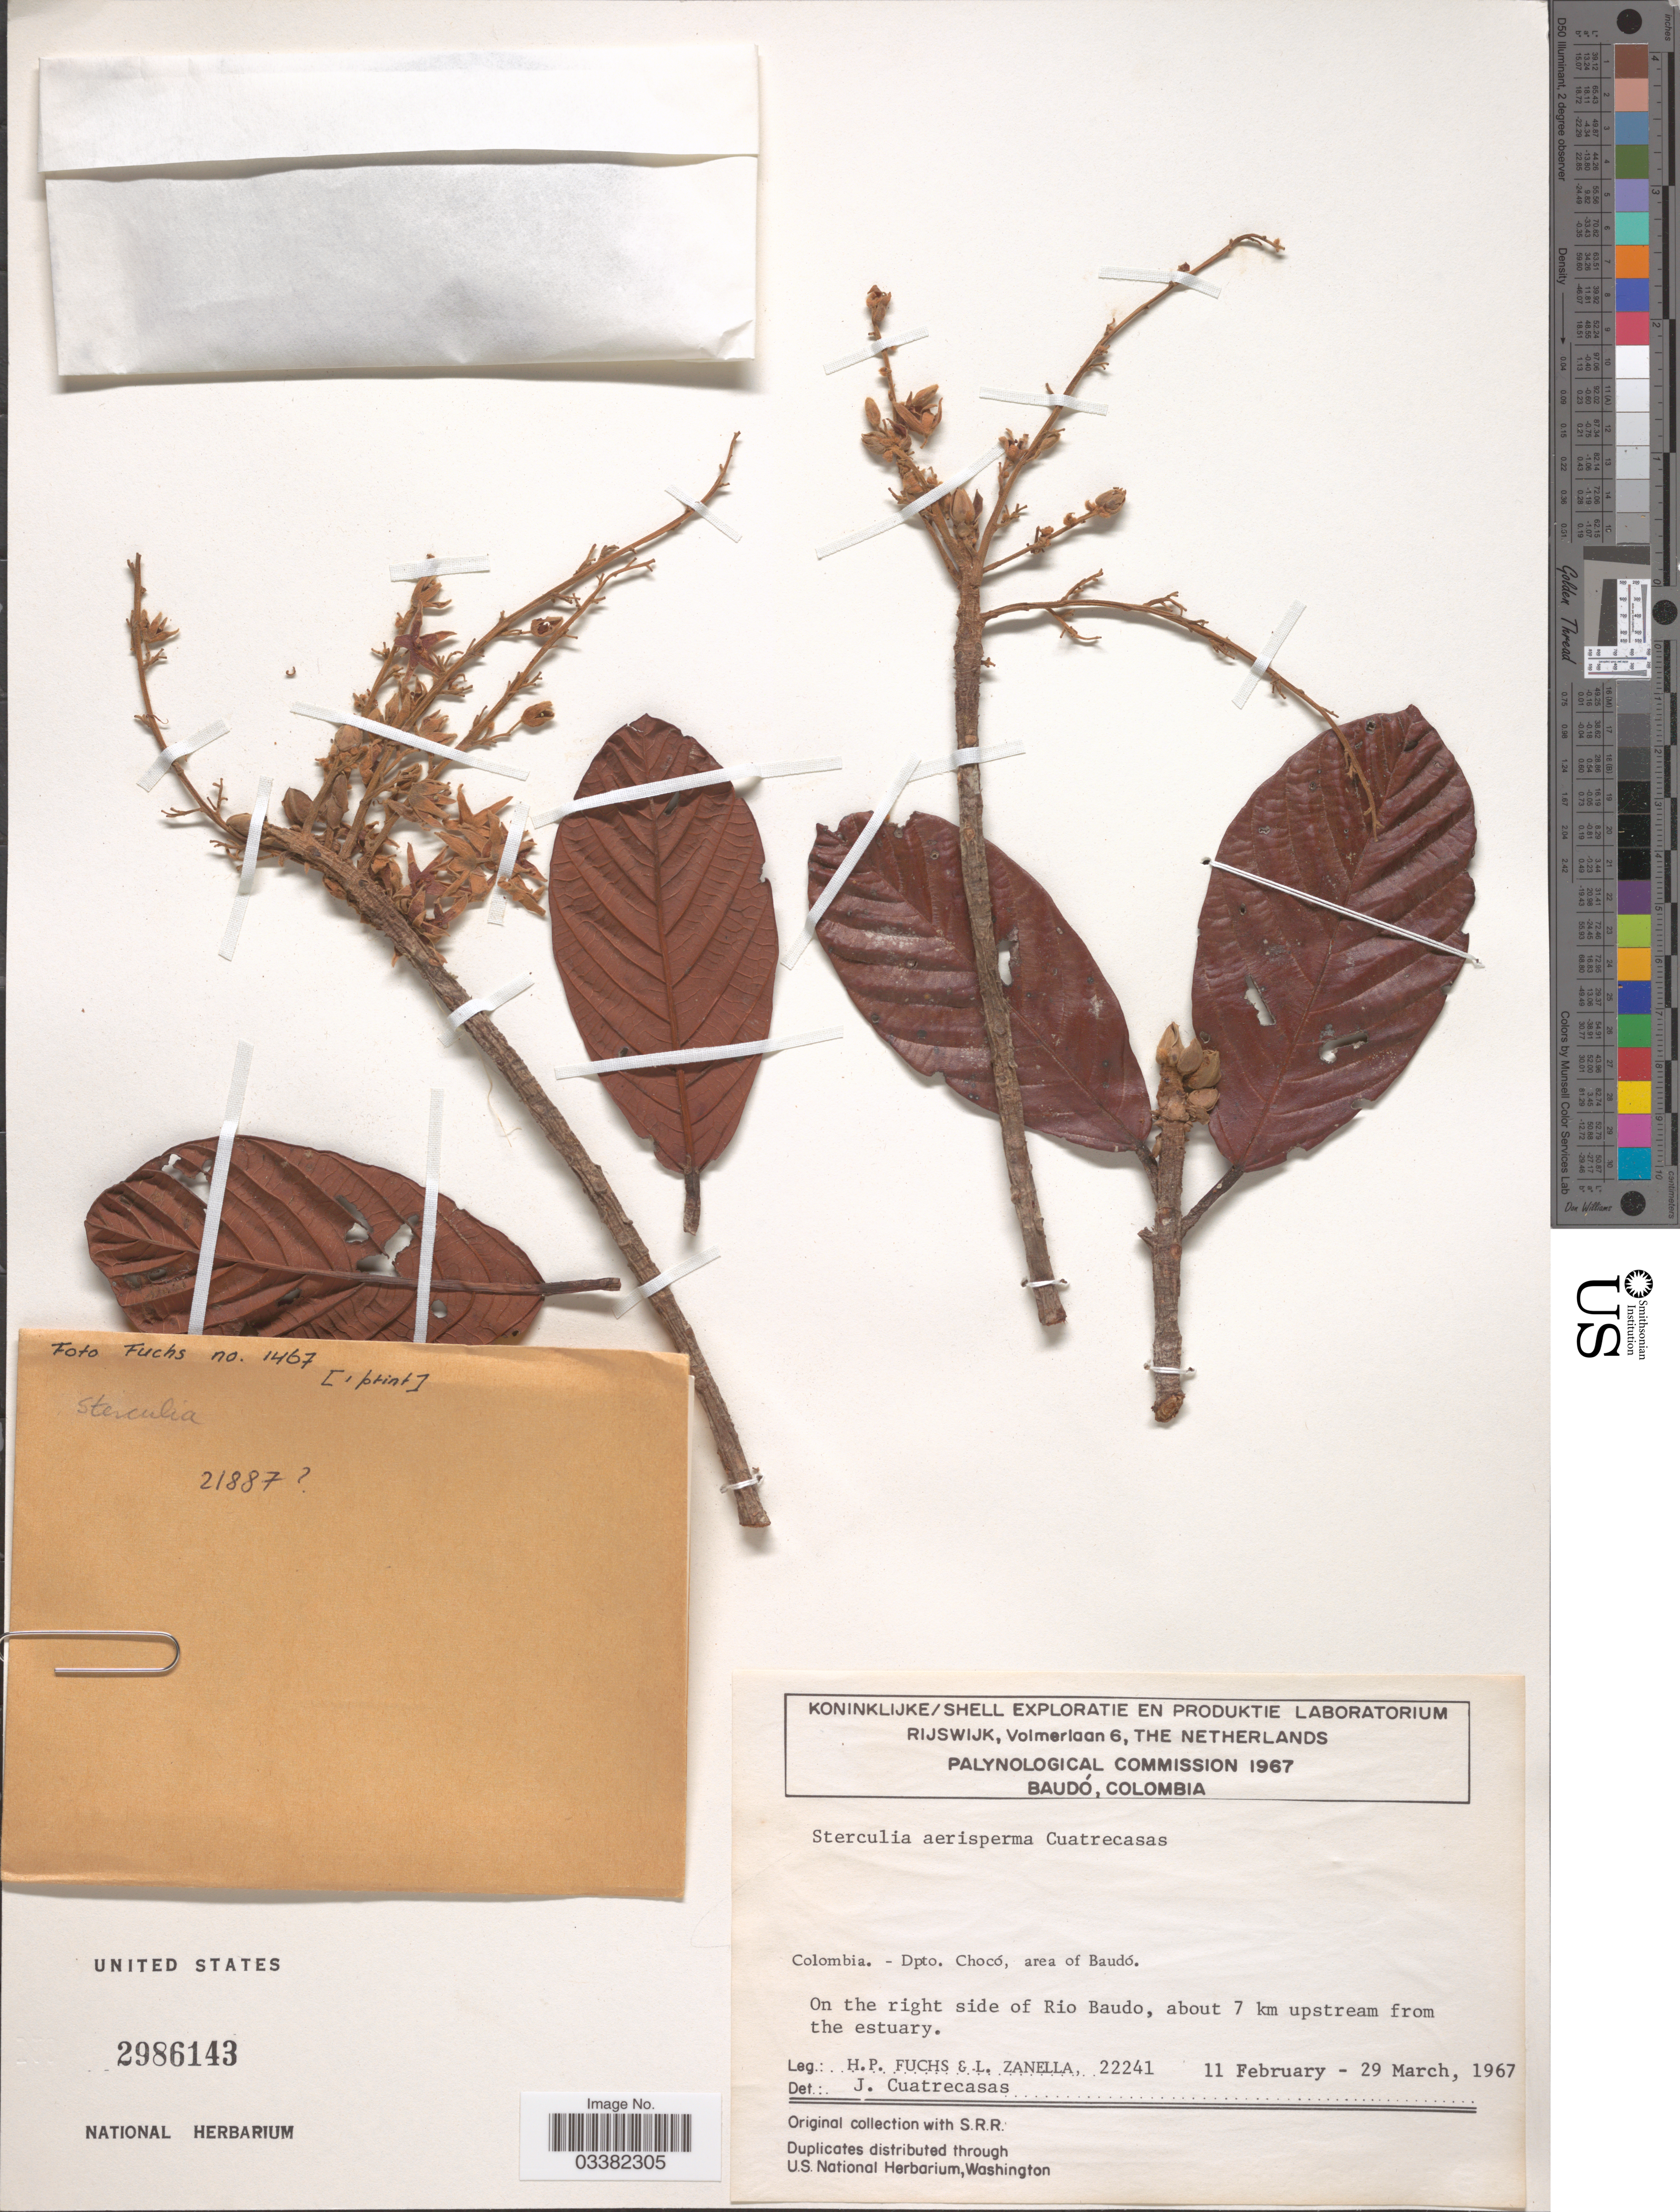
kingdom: Plantae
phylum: Tracheophyta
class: Magnoliopsida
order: Malvales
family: Malvaceae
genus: Sterculia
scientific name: Sterculia aerisperma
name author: Cuatrec.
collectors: H. P. Fuchs & L. Zanella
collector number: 22241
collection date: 1967-02-11/1967-03-29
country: Colombia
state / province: Chocó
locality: Dpto. Chocó, area of Baudó. On the right side of Rio Baudo, about 7 km upstream from the estuary.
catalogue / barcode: US 2986143